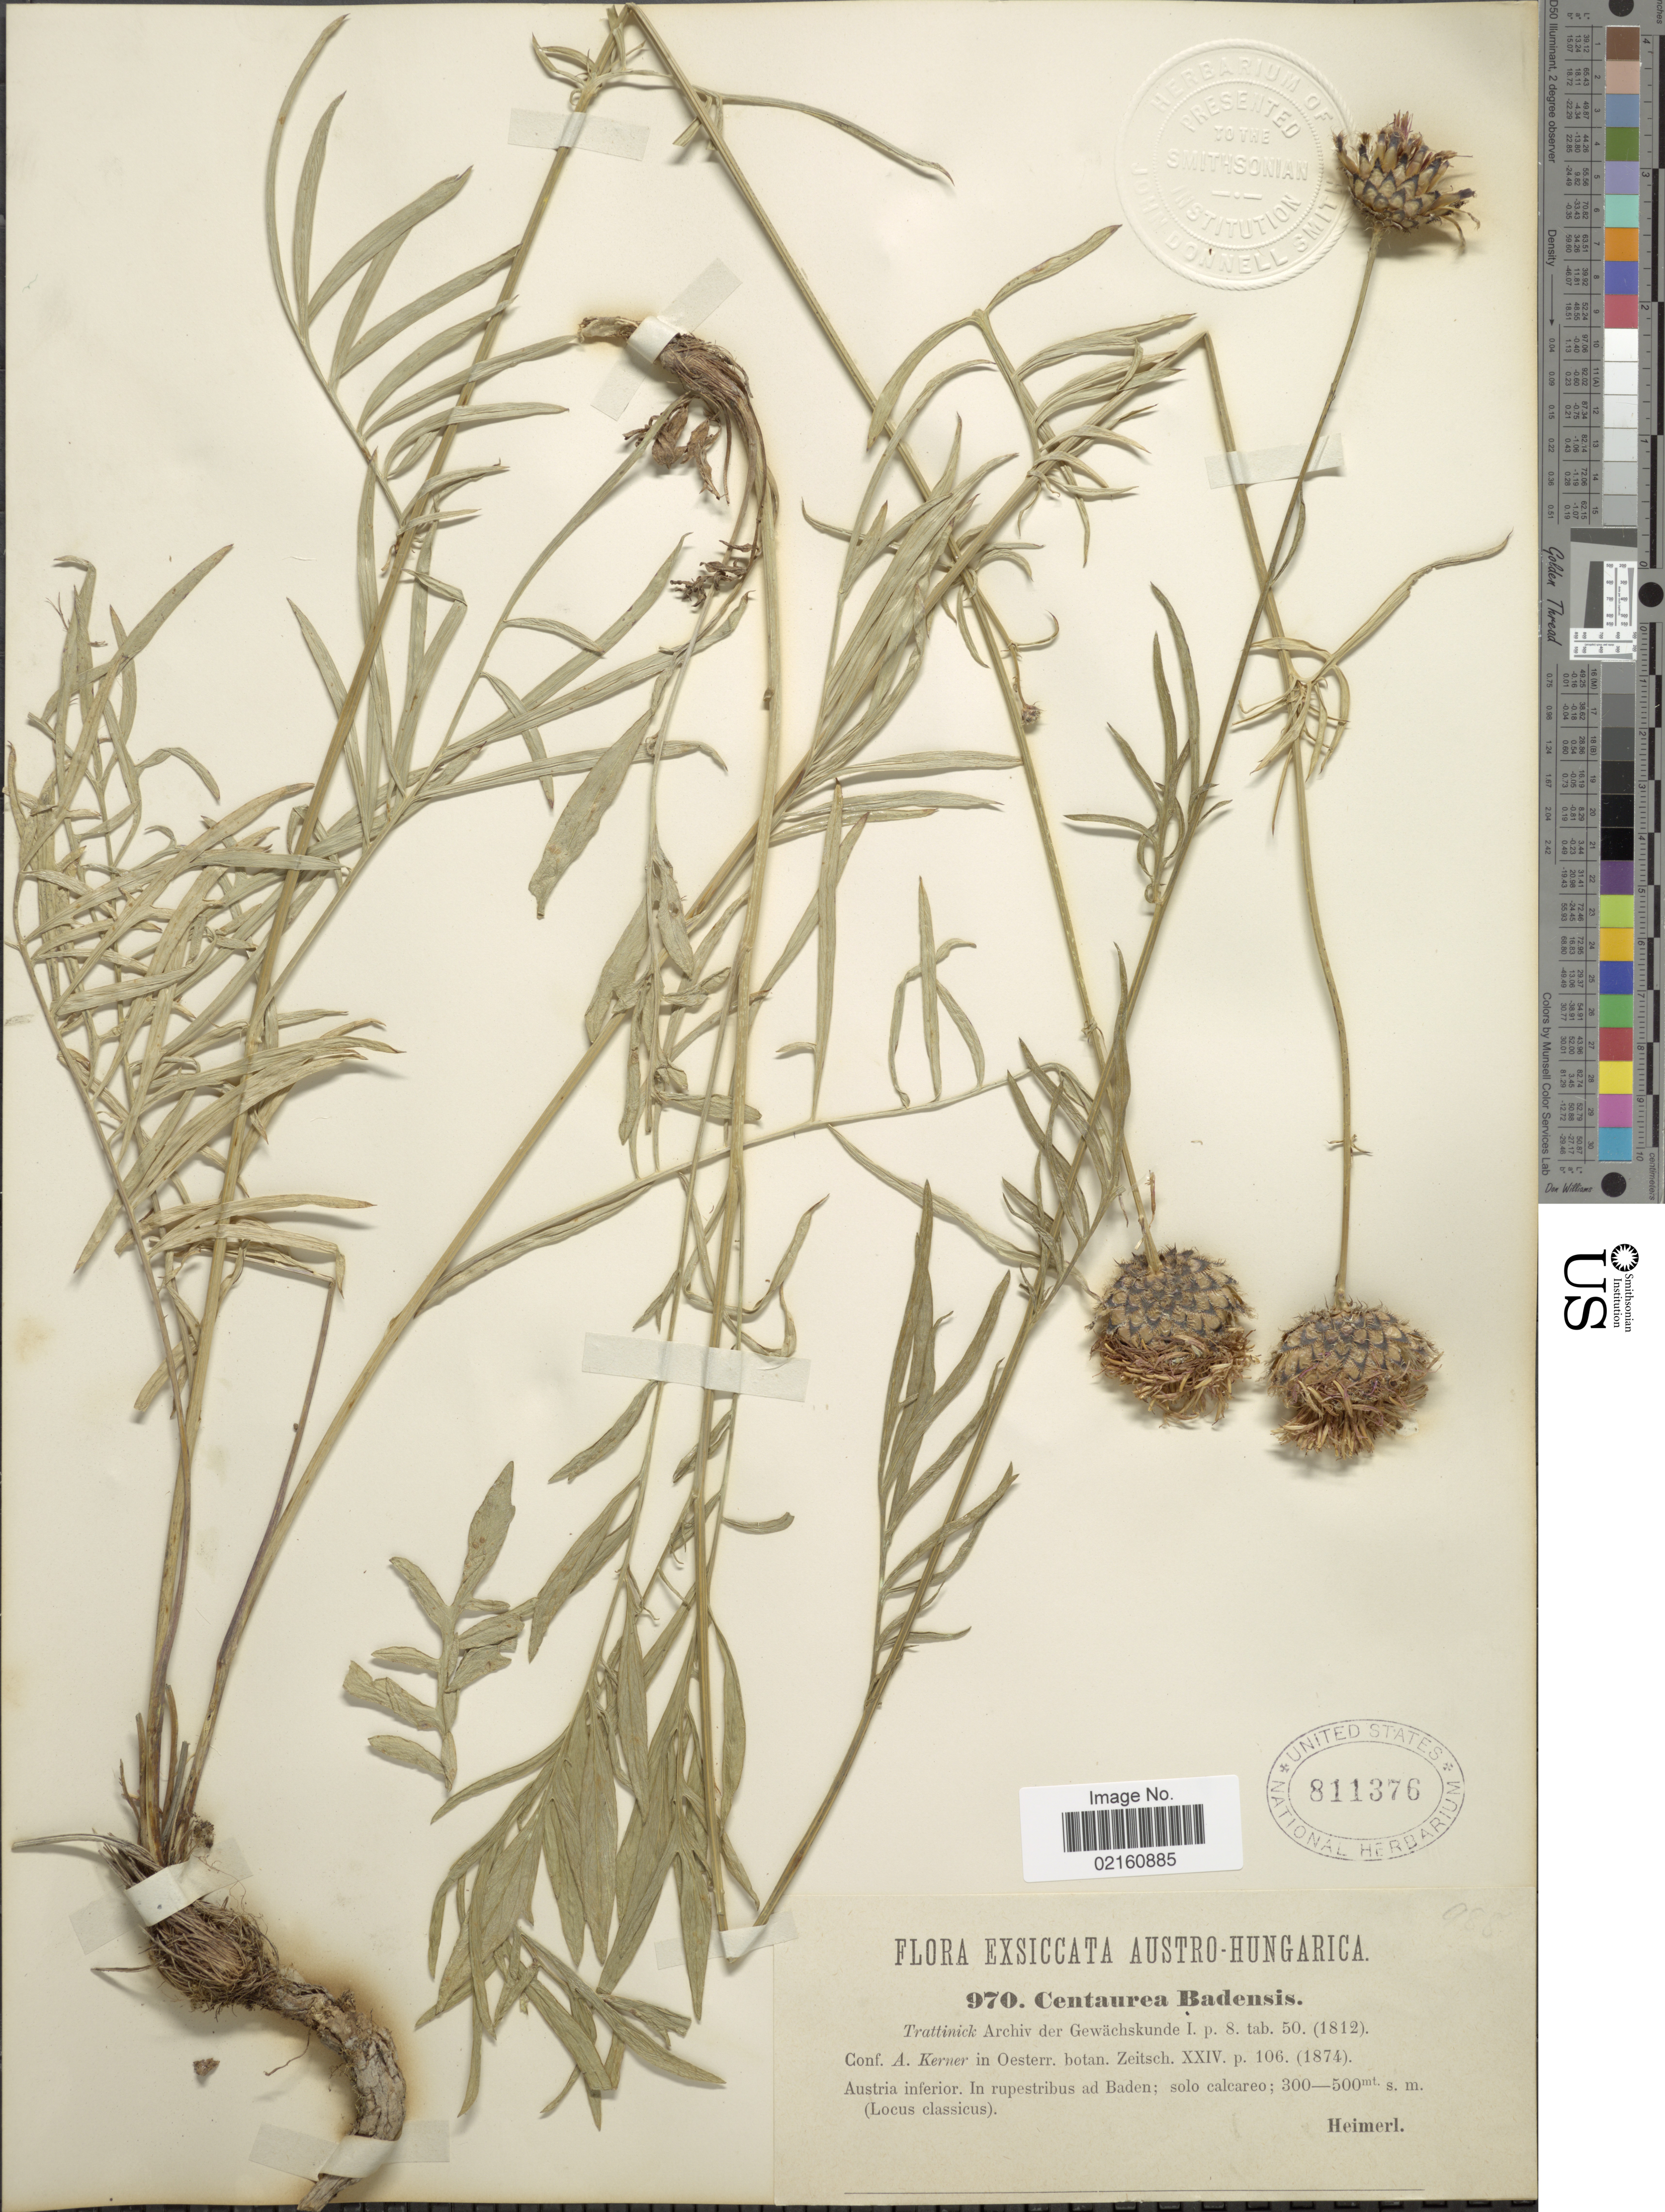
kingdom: Plantae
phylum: Tracheophyta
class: Magnoliopsida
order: Asterales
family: Asteraceae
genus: Centaurea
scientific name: Centaurea scabiosa subsp. badensis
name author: (Tratt.) Gugler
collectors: Heimerl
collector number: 970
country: Austria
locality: Austro-Hungarica, Austria inferior, ad Baden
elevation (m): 300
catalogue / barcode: US 811376